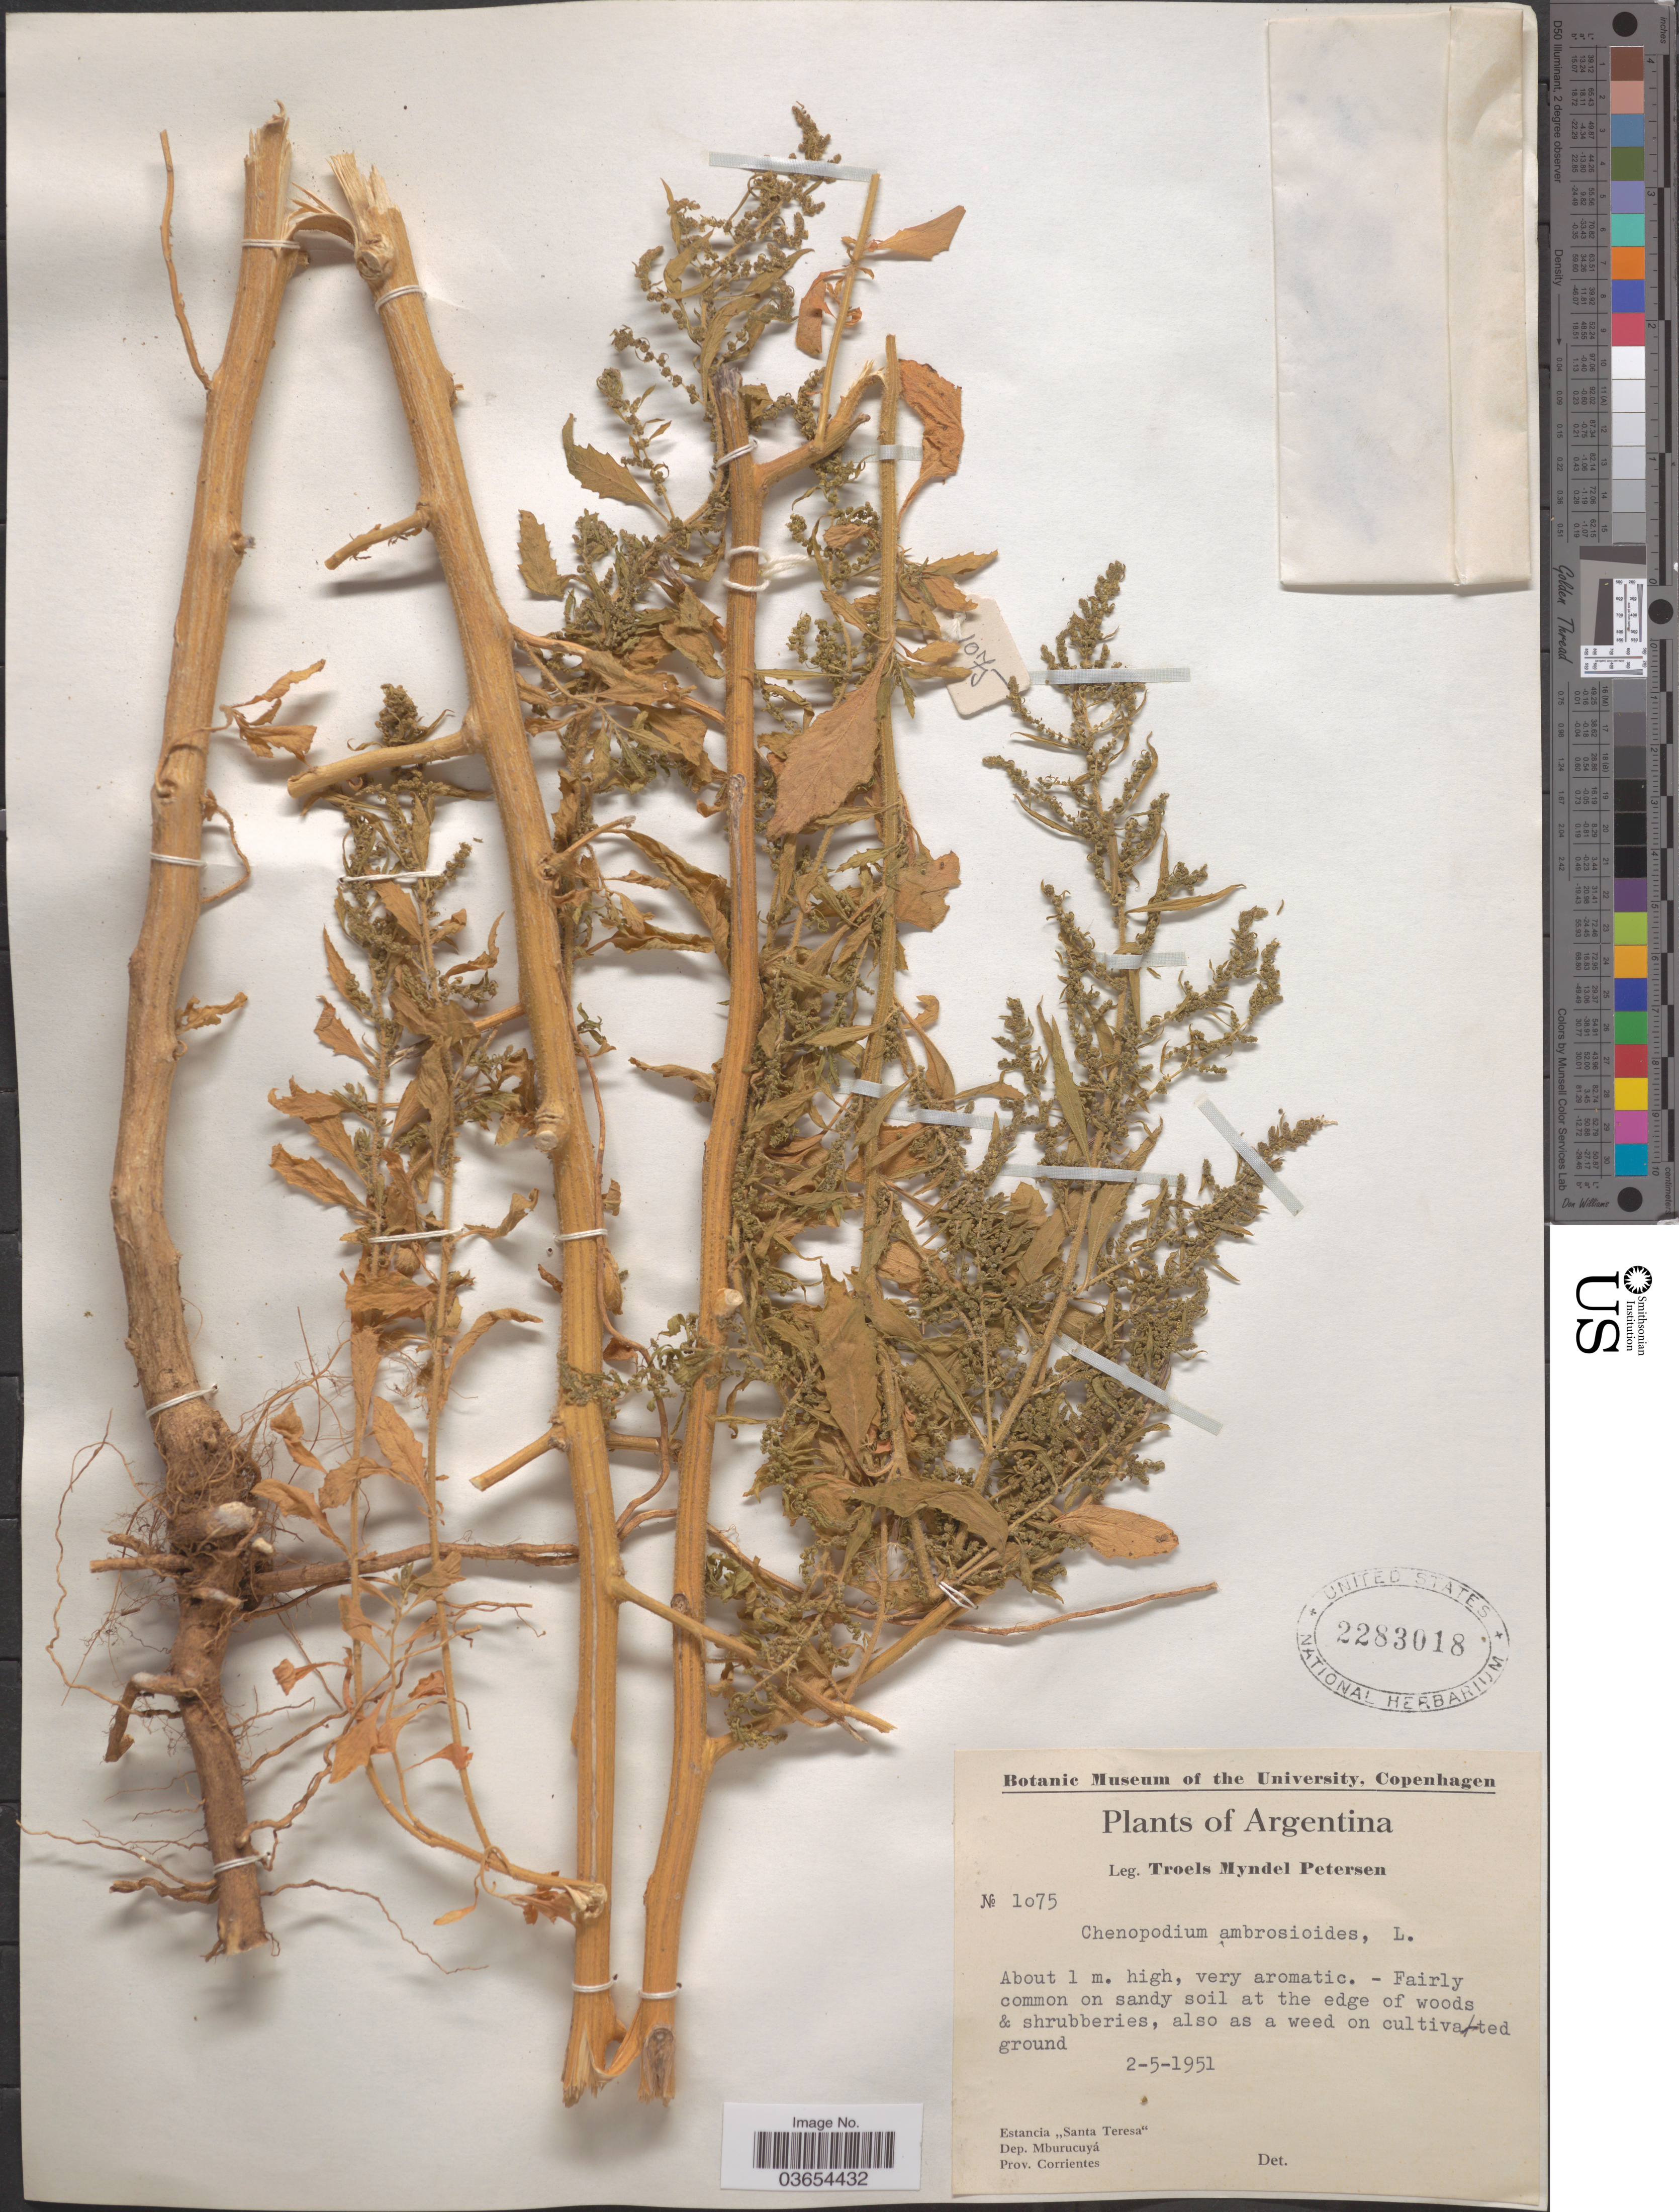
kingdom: Plantae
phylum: Tracheophyta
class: Magnoliopsida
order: Caryophyllales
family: Amaranthaceae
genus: Chenopodium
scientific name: Chenopodium ambrosioides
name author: L.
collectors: T. M. Petersen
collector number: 1075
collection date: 1951-05-02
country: Argentina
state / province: Corrientes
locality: Estancia "Santa Teresa". Dep. Mburucuyá.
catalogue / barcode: US 2283018